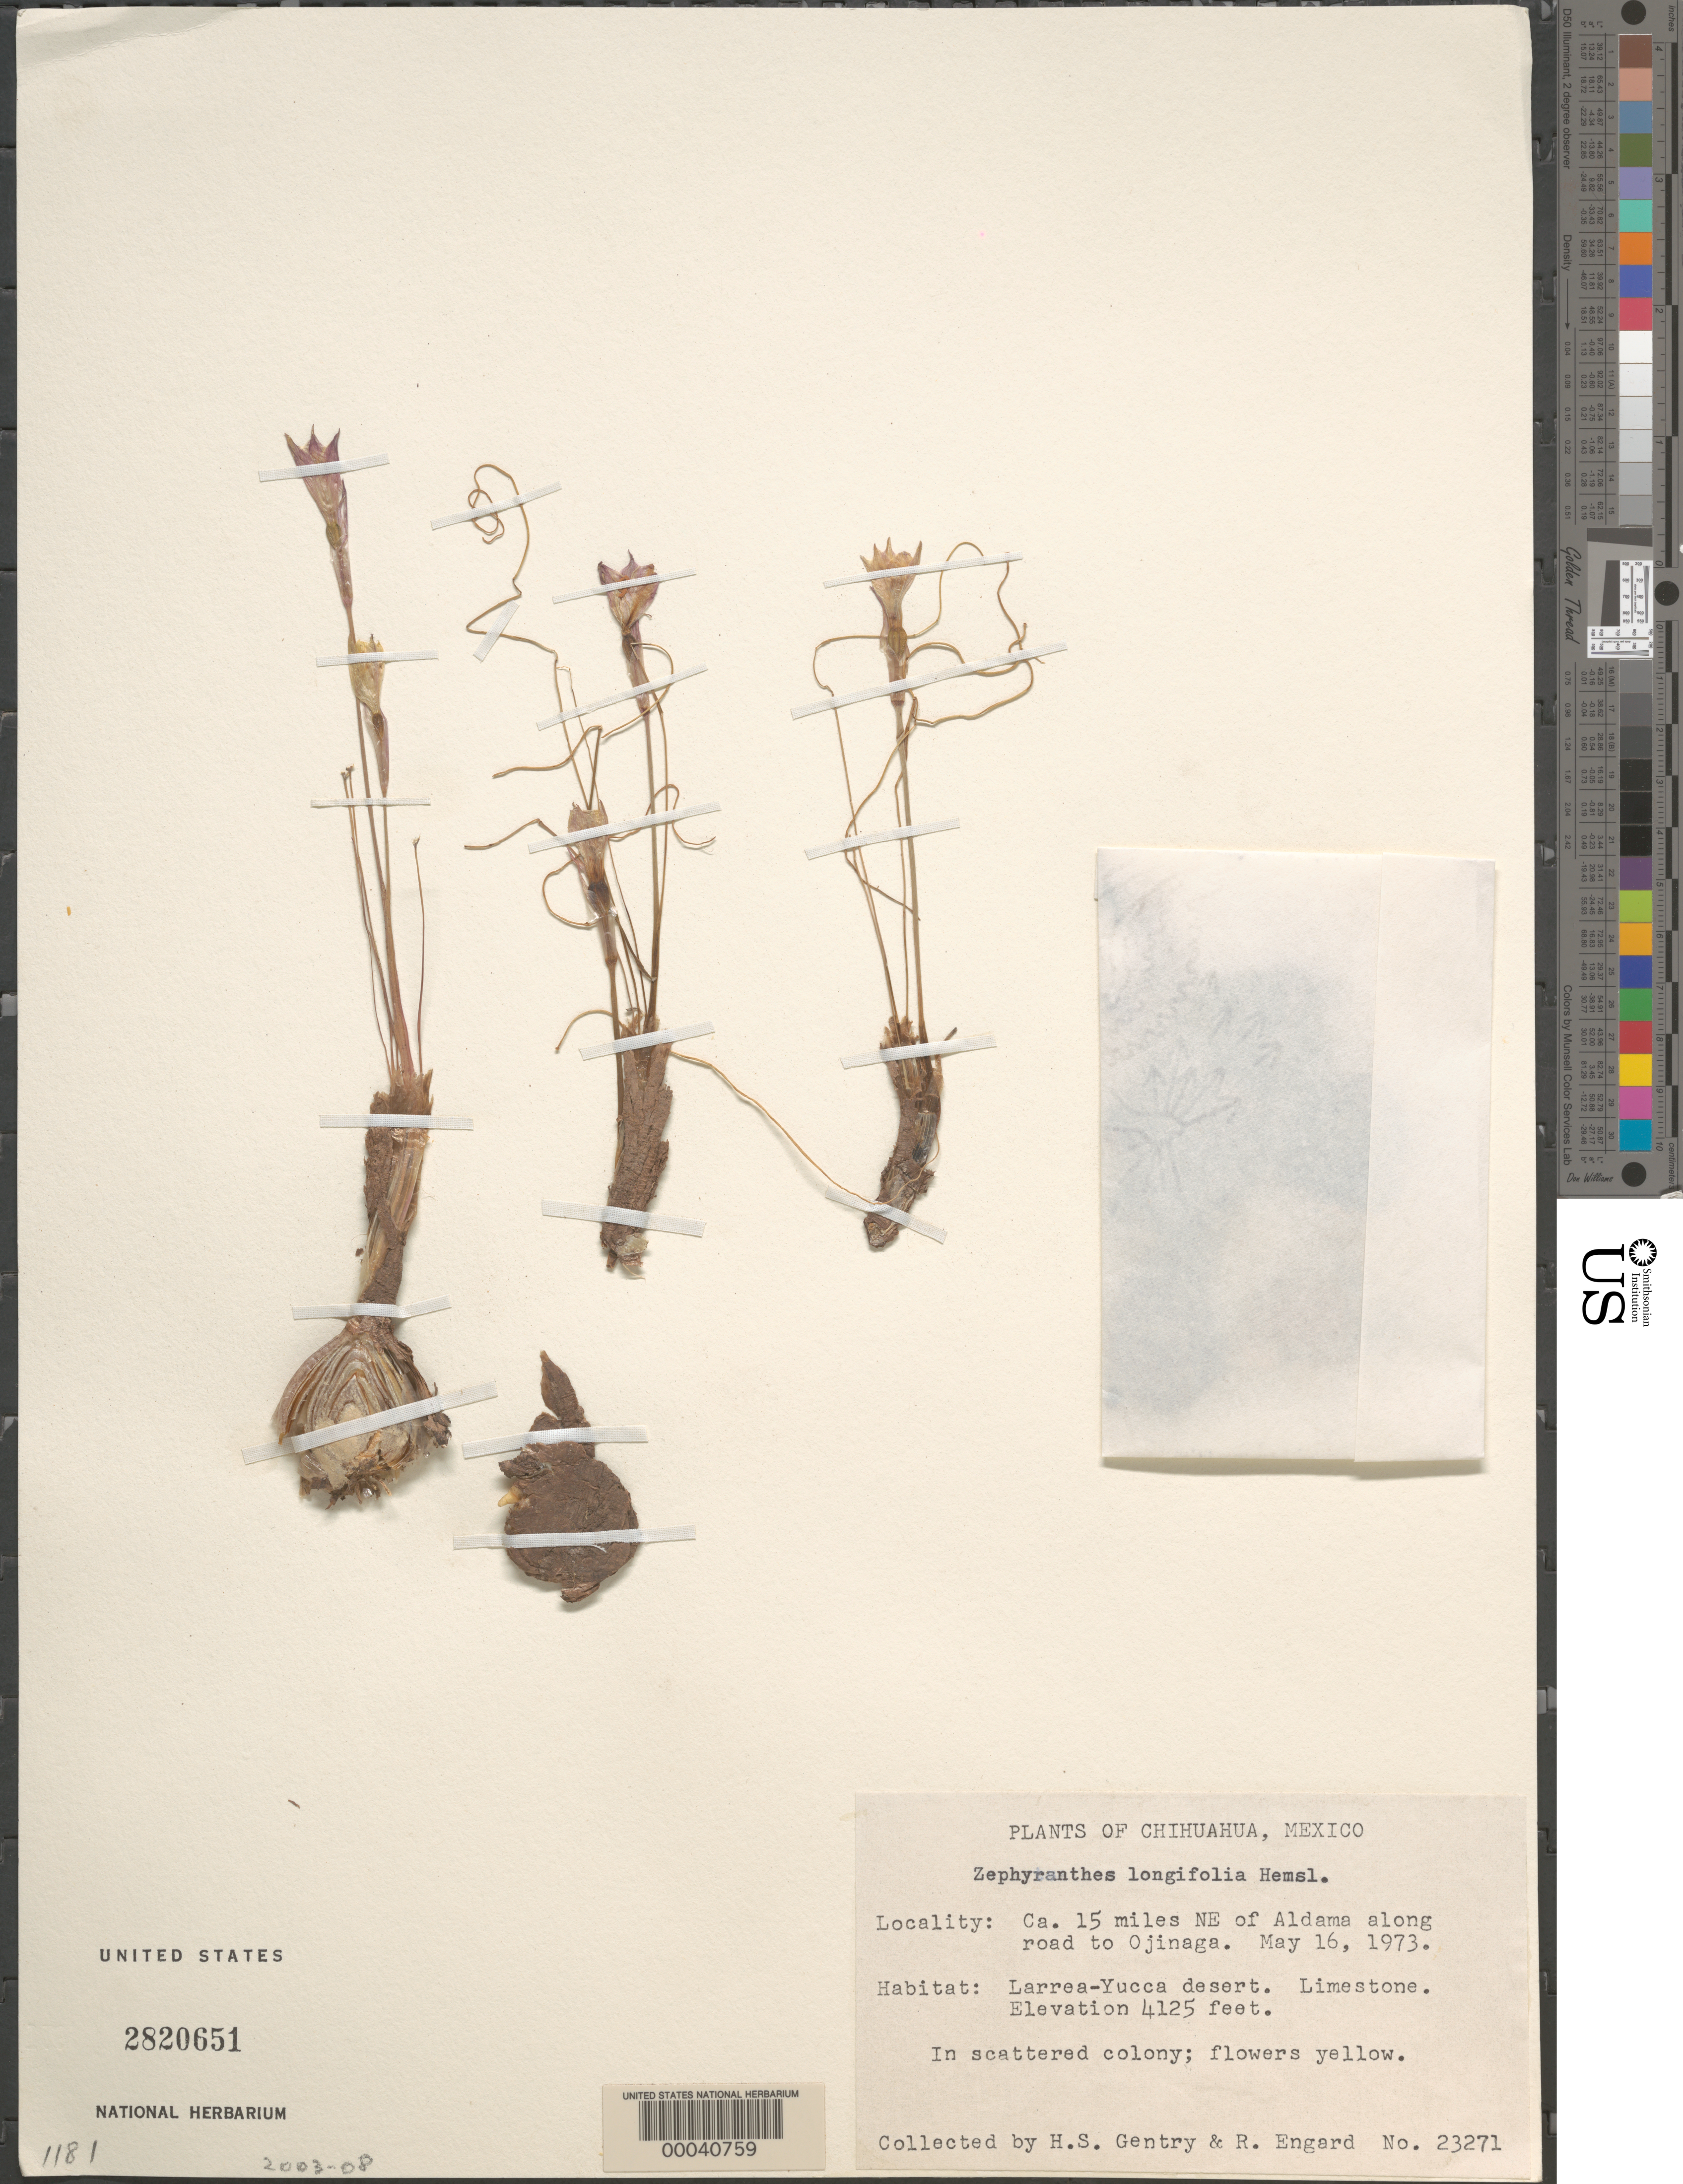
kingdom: Plantae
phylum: Tracheophyta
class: Liliopsida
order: Asparagales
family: Amaryllidaceae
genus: Zephyranthes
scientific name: Zephyranthes longifolia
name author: Hemsl.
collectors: H. S. Gentry & R. Engard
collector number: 23271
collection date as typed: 16 May 1973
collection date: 1973-05-16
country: Mexico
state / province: Chihuahua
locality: Ca. 15 mi. NE of Aldama along rd to Ojinaga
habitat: Larrea-yucca desert. limestone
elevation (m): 1257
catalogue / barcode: US 2820651